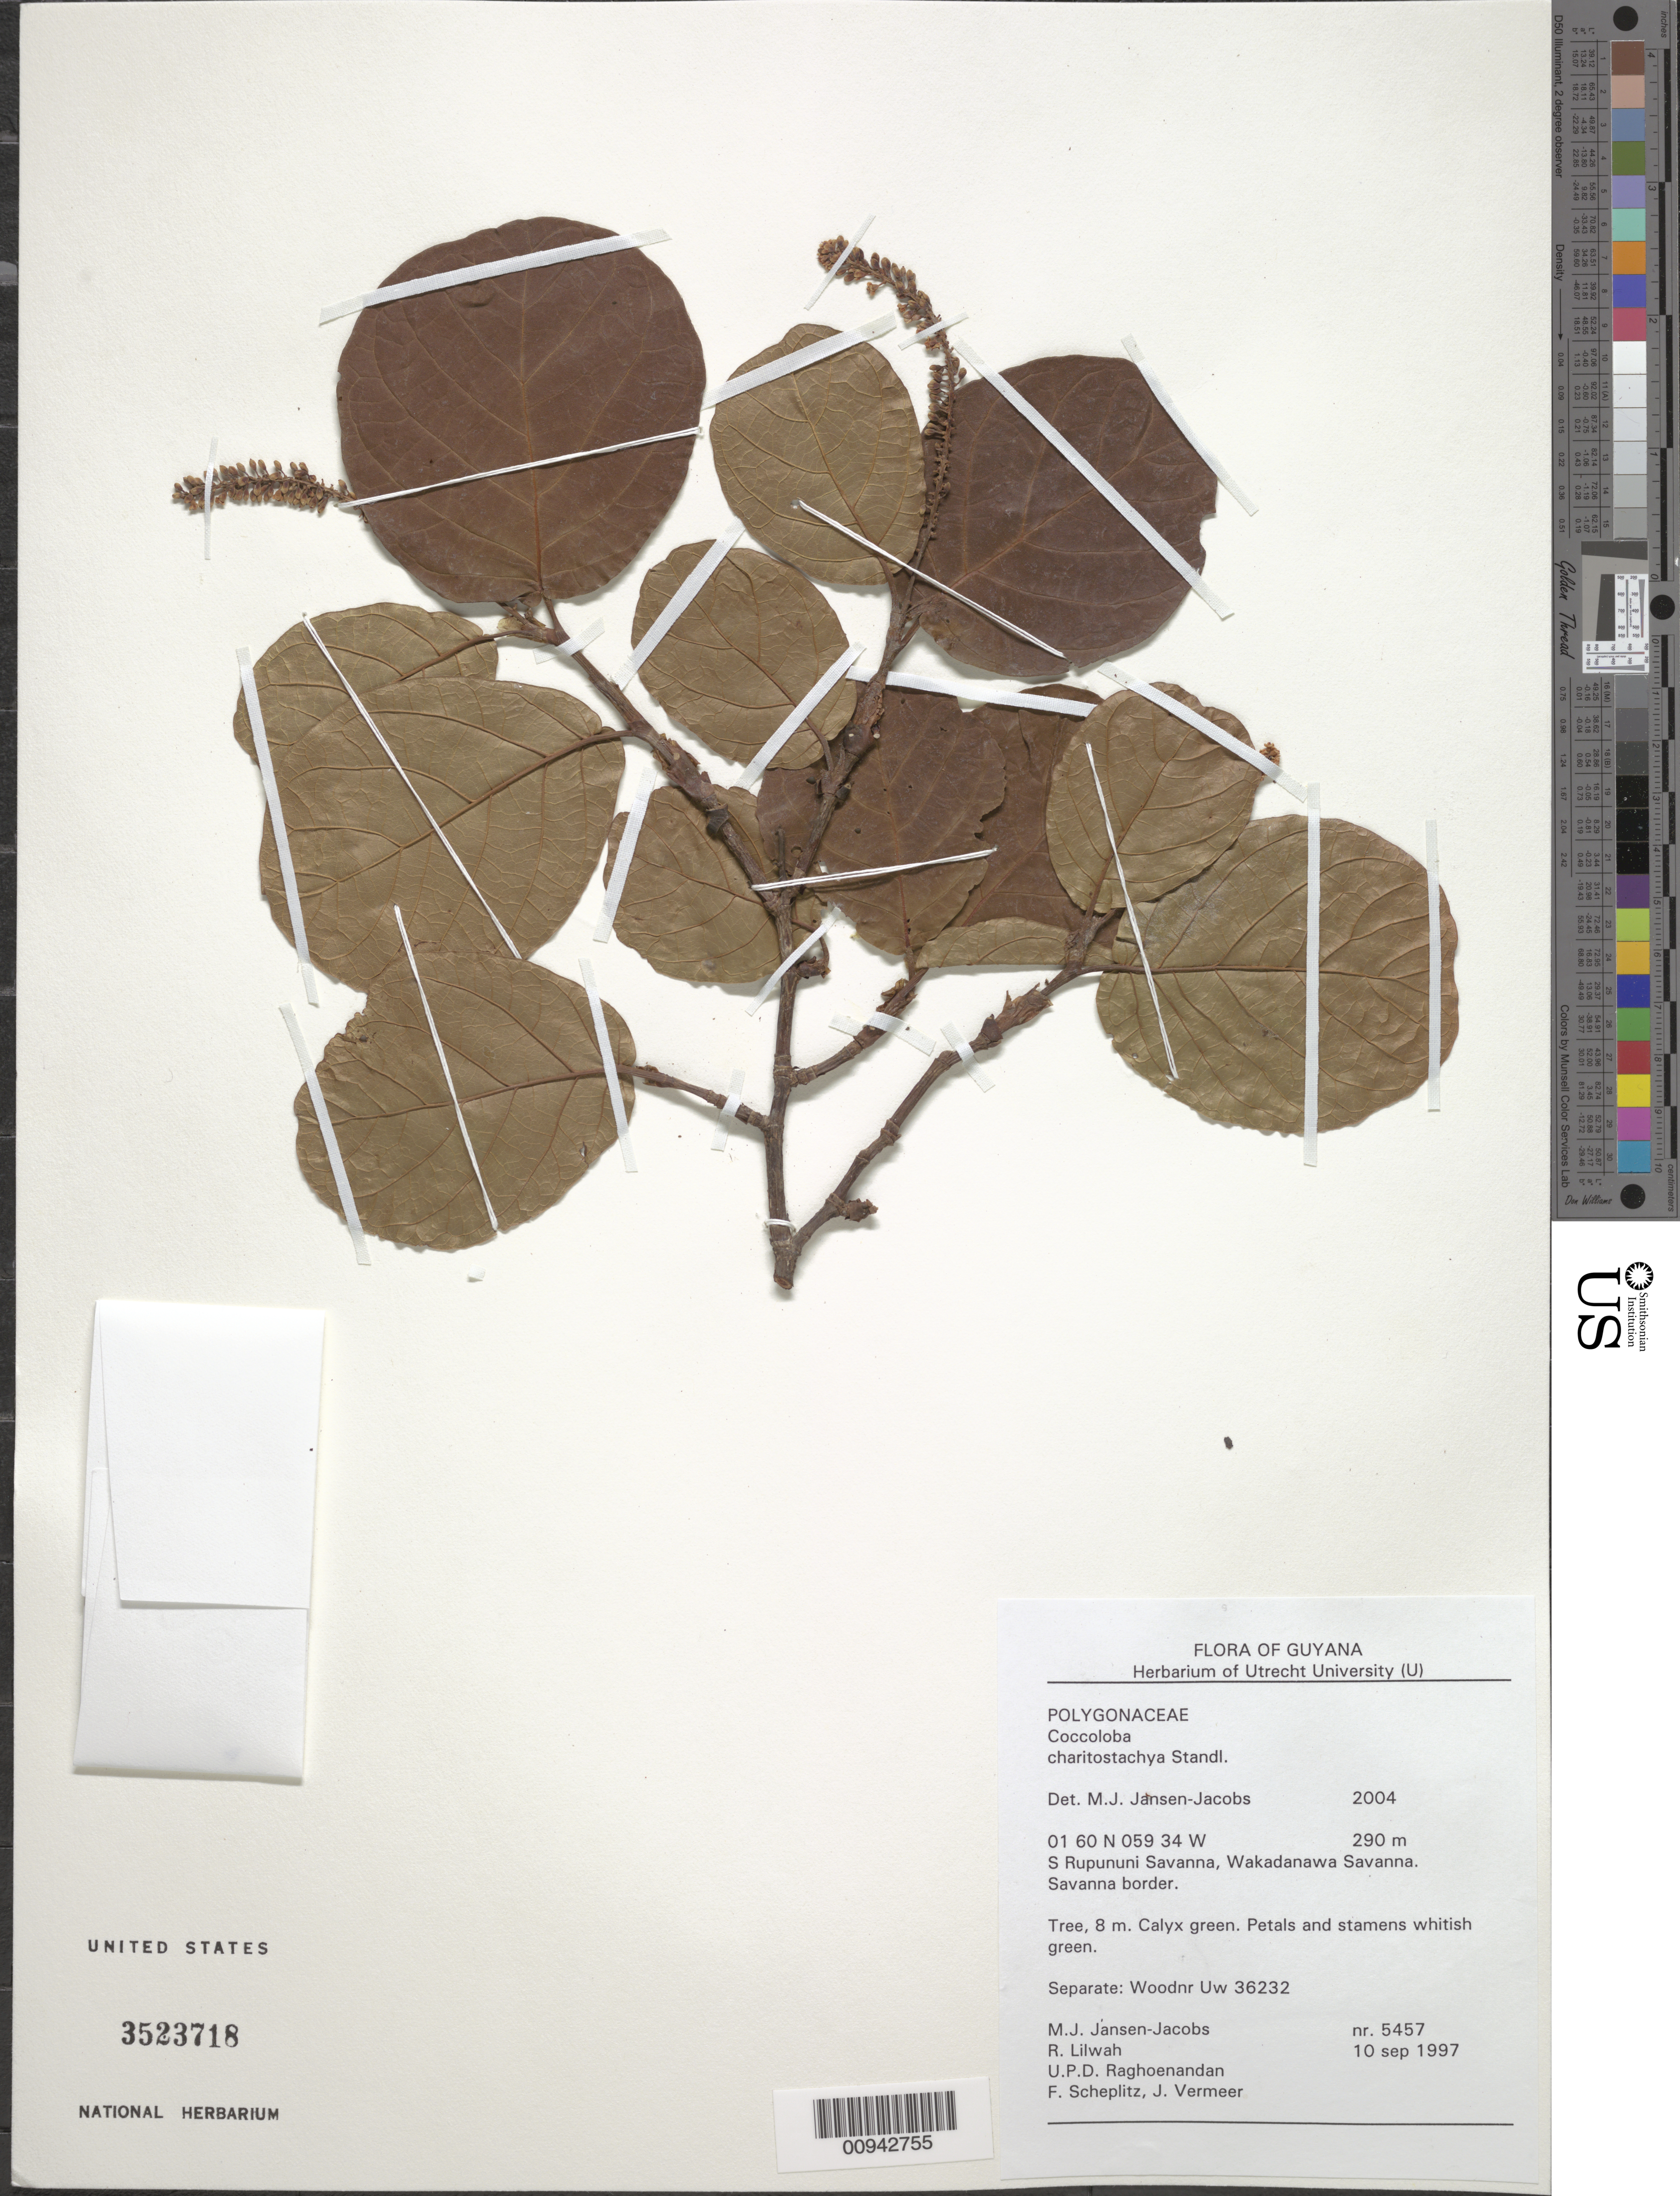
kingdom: Plantae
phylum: Tracheophyta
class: Magnoliopsida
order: Caryophyllales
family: Polygonaceae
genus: Coccoloba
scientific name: Coccoloba charitostachya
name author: Standl.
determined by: Jansen-Jacobs, M. J., (U), Nationaal Herbarium Nederland, Utrecht University branch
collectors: M. J. Jansen-Jacobs, R. Lilwah, U. Raghoenandan, F. Scheplitz & J. Vermeer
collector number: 5457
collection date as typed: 10-Sep-97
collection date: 1997-09-10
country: Guyana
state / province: U. Takutu-U. Essequibo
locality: S. Rupununi Savanna, Wakadanawa Savanna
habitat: Savanna border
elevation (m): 290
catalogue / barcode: US 3523718